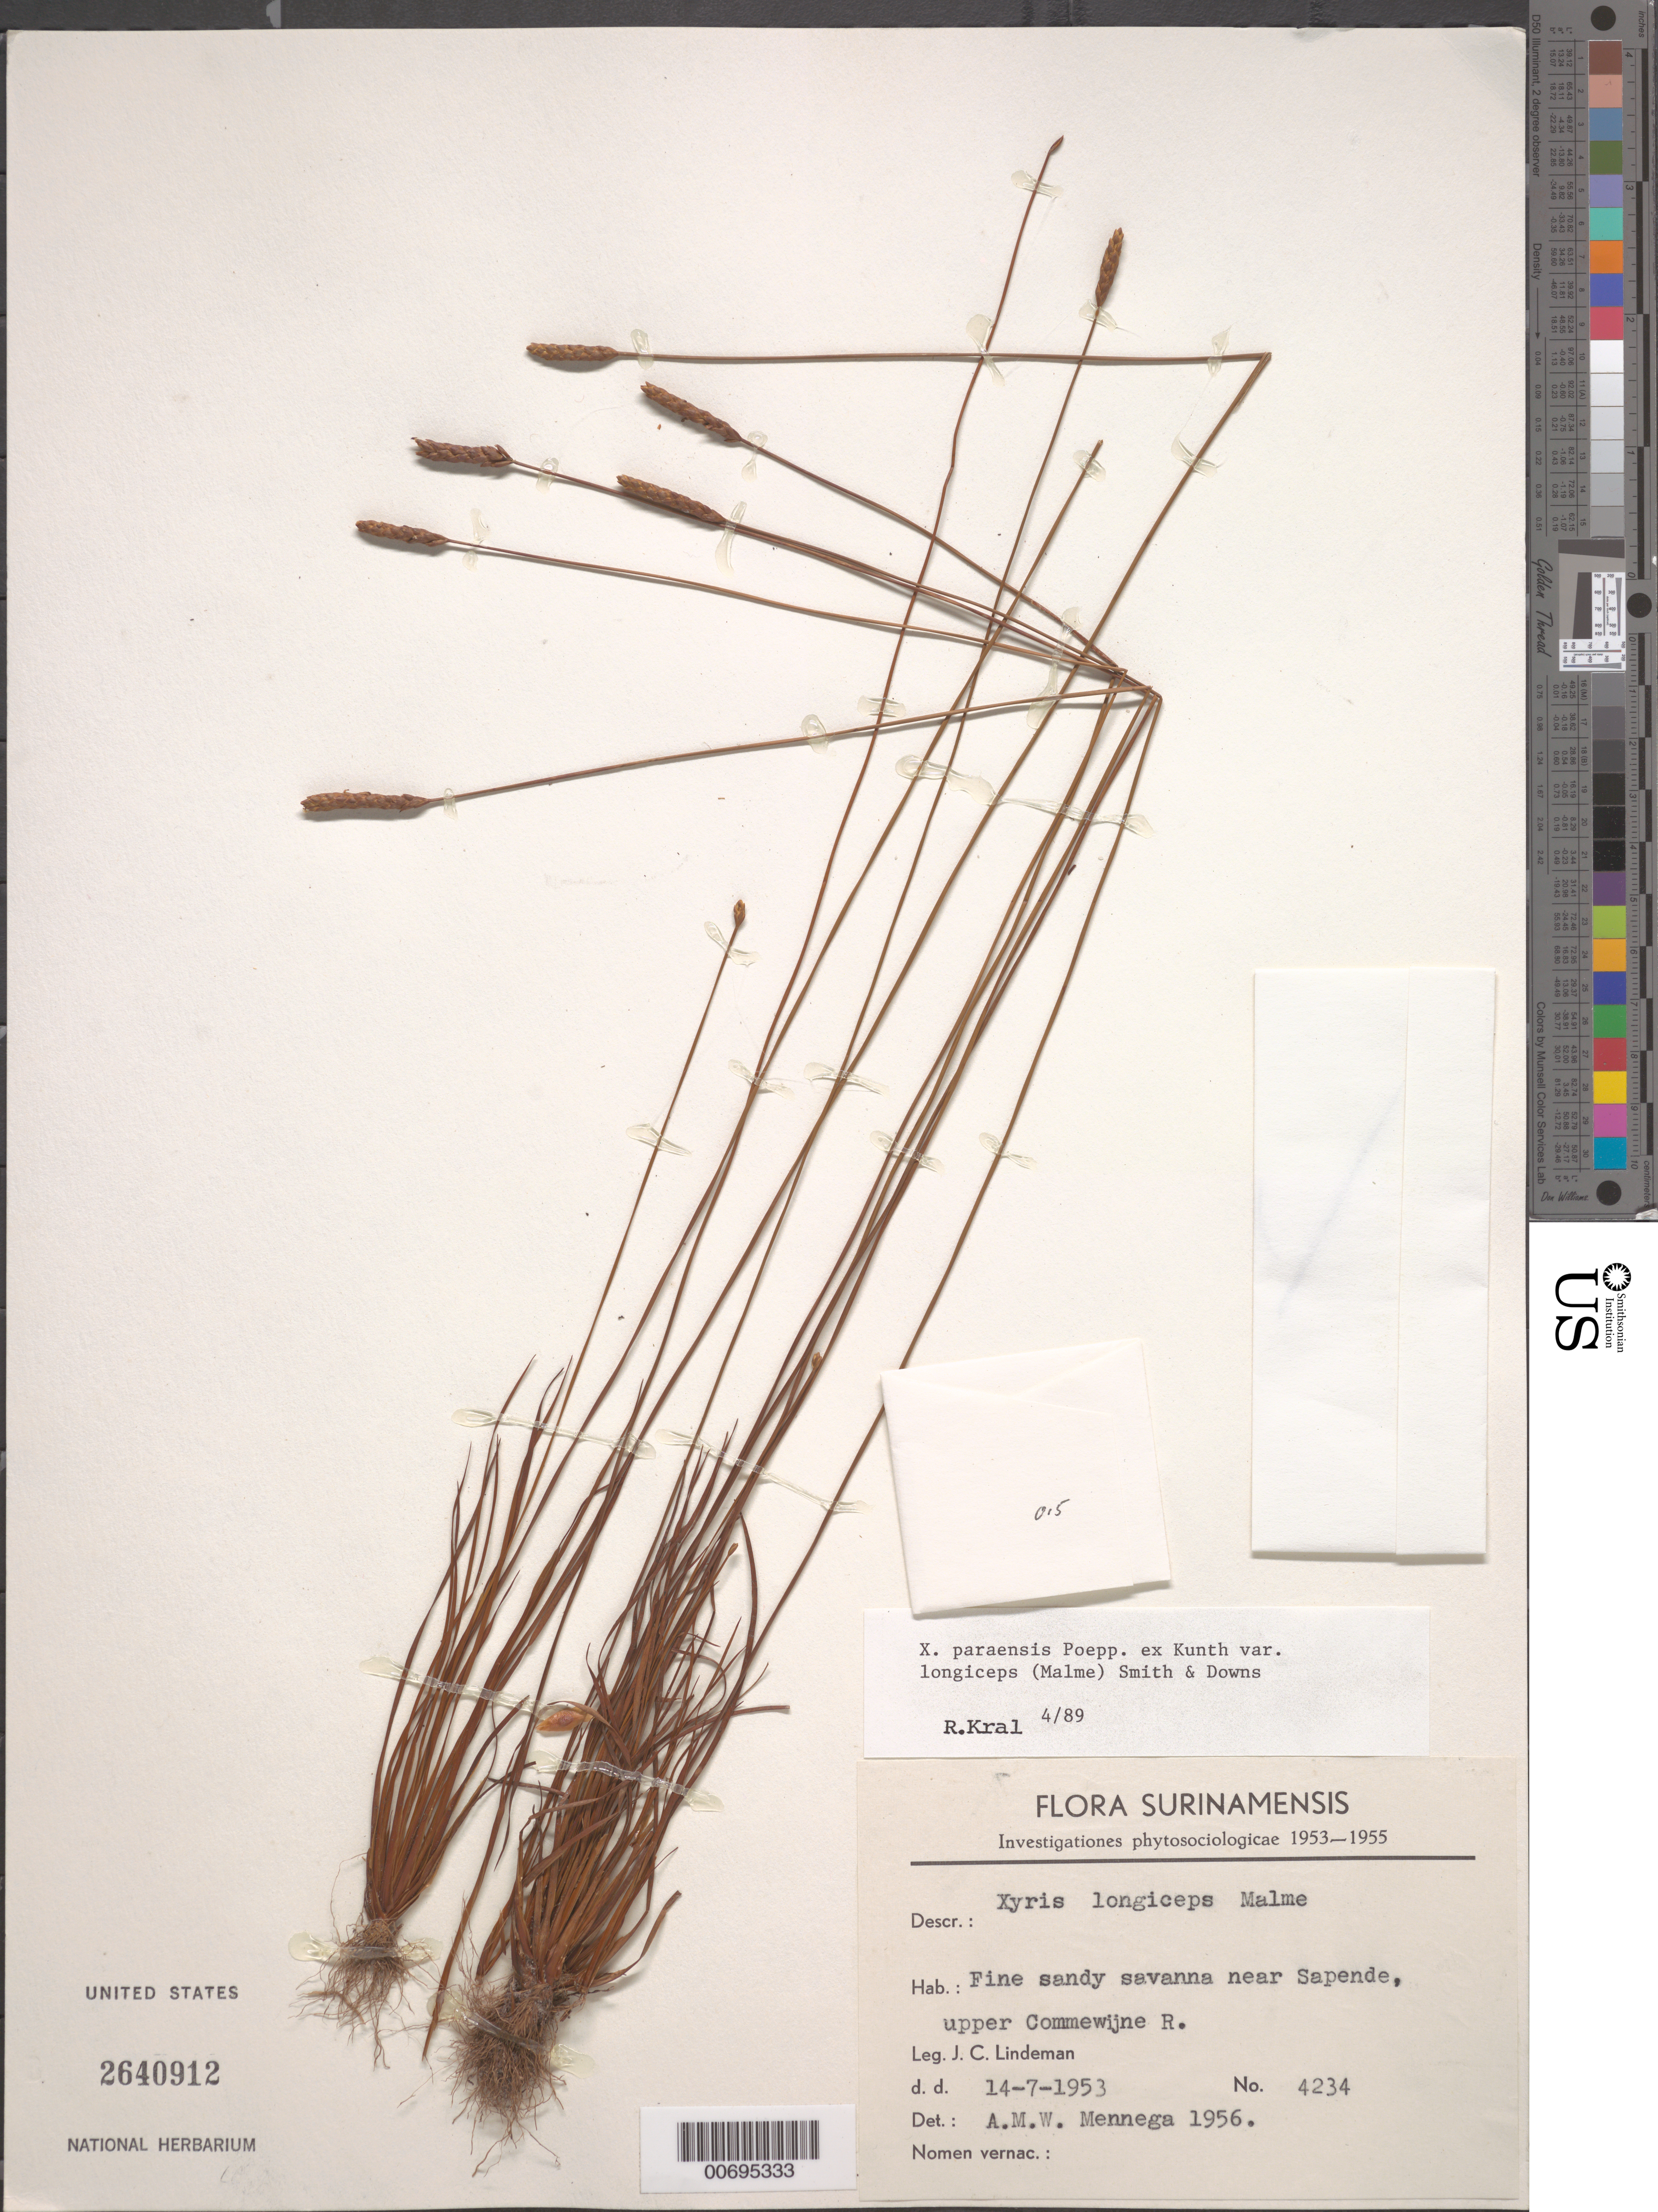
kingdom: Plantae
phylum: Tracheophyta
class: Liliopsida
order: Poales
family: Xyridaceae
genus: Xyris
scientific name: Xyris paraensis var. longiceps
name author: (Malme) L.B. Sm. & Downs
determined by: Kral, Robert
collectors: J. C. Lindeman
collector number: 4234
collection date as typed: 14-Jul-53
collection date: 1953-07-14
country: Suriname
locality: Sapende, vic. of, Upper Commewijne R.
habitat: Fine sandy savanna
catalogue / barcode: US 2640912